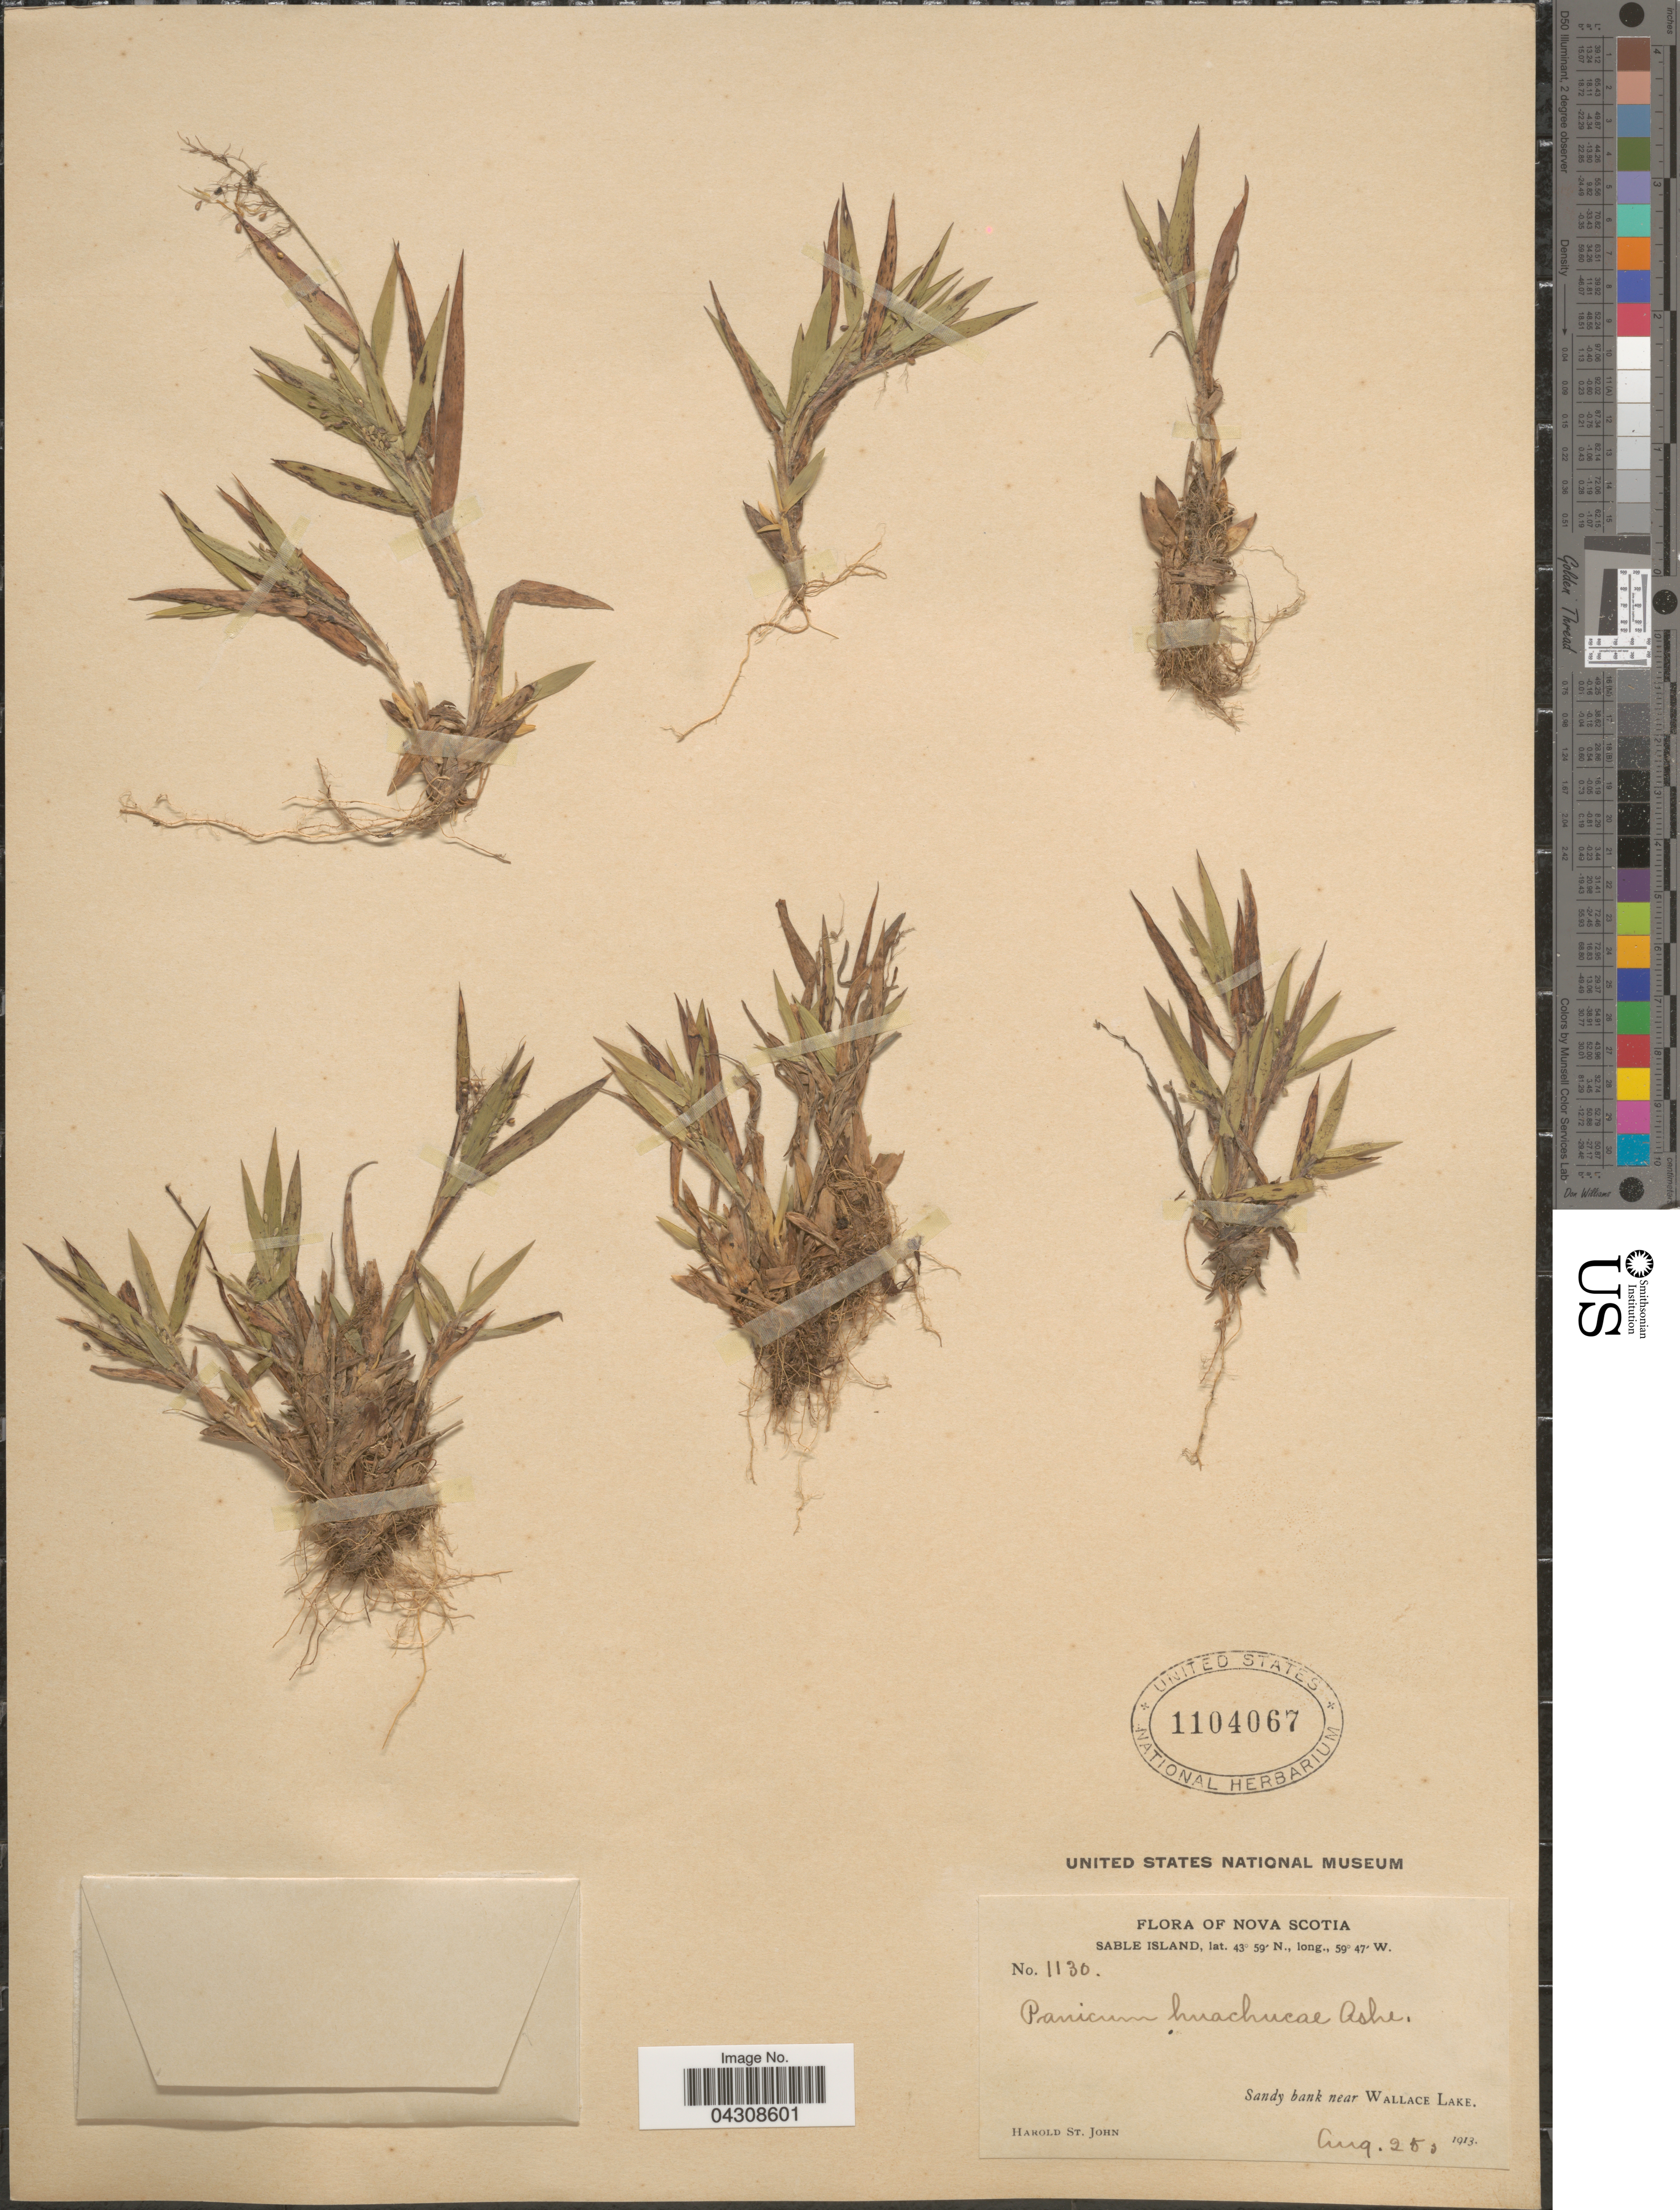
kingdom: Plantae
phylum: Tracheophyta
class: Liliopsida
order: Poales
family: Poaceae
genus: Dichanthelium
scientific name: Dichanthelium acuminatum var. acuminatum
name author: (Sw.) Gould & C.A. Clark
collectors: H. St. John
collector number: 1130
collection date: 1913-08-25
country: Canada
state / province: Nova Scotia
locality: Sable Island. Sandy bank near Wallace Lake.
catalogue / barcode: US 1104067